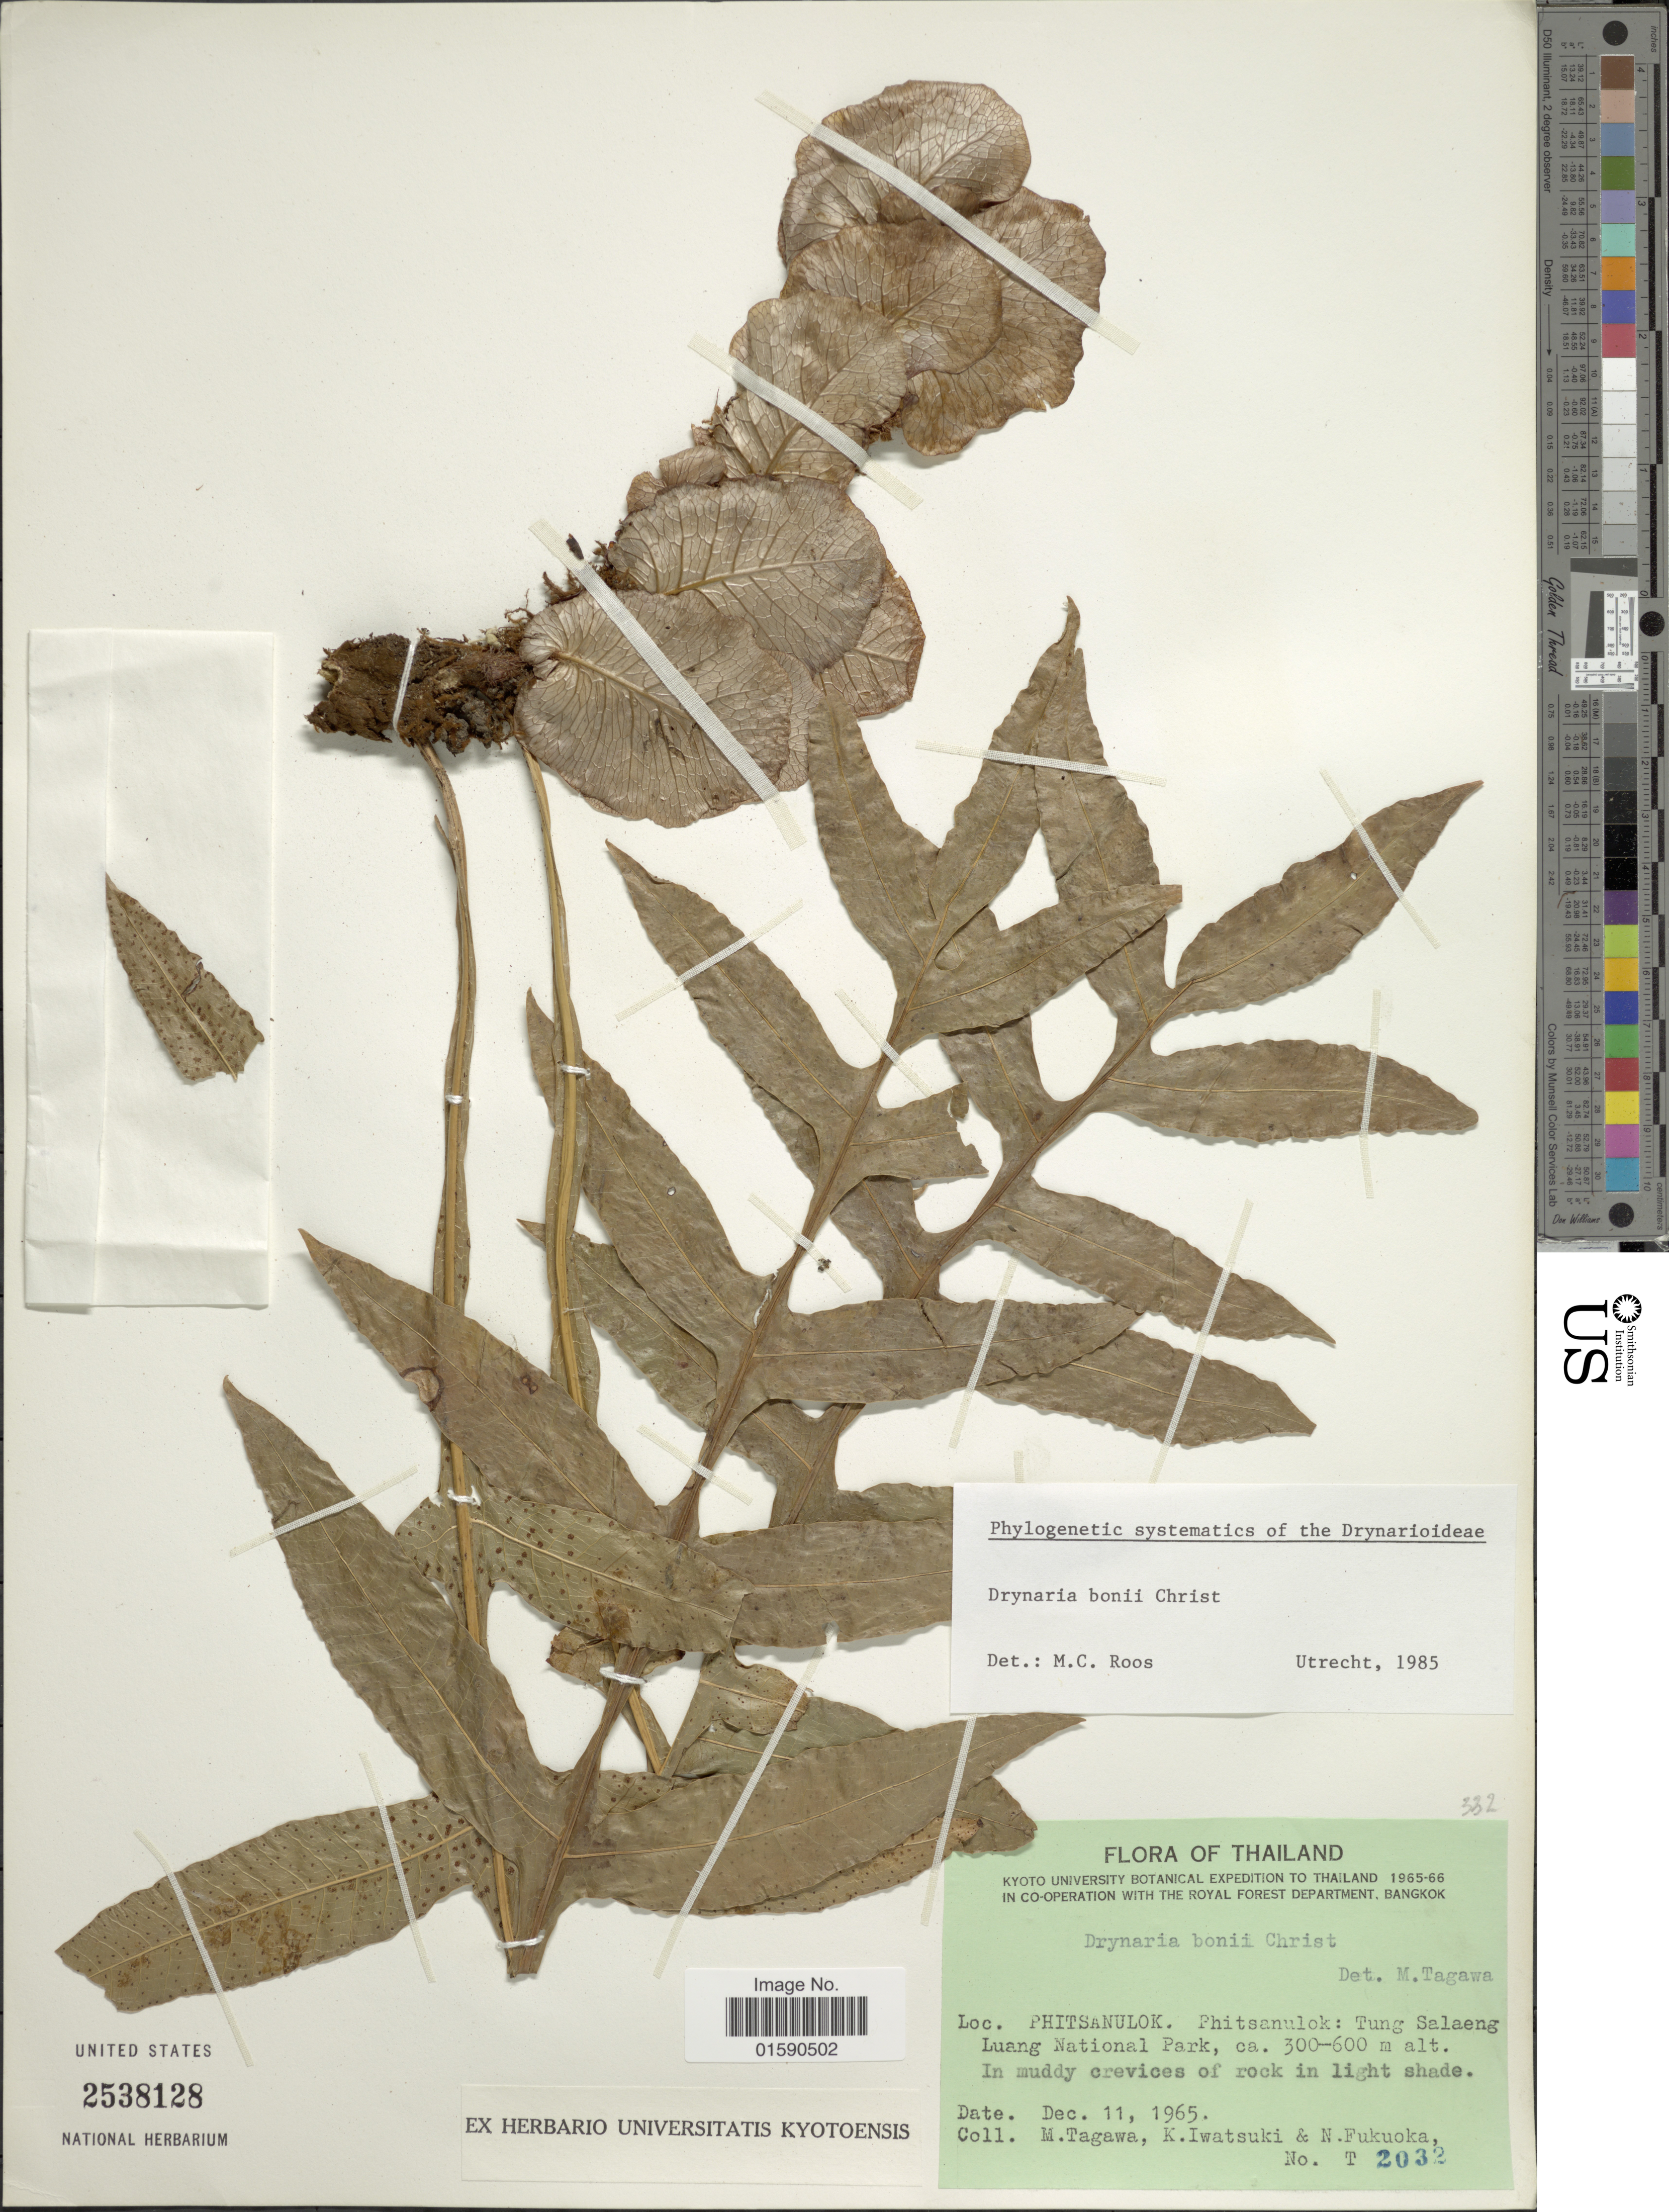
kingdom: Plantae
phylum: Tracheophyta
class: Polypodiopsida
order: Polypodiales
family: Polypodiaceae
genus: Drynaria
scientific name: Drynaria bonii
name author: Christ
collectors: M. Tagawa, K. Iwatsuki & N. Fukuoka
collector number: T 2032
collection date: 1965-12-11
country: Thailand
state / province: Phitsanulok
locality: Phitsanulok: Tung Salaeng Luang National Park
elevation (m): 300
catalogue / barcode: US 2538128